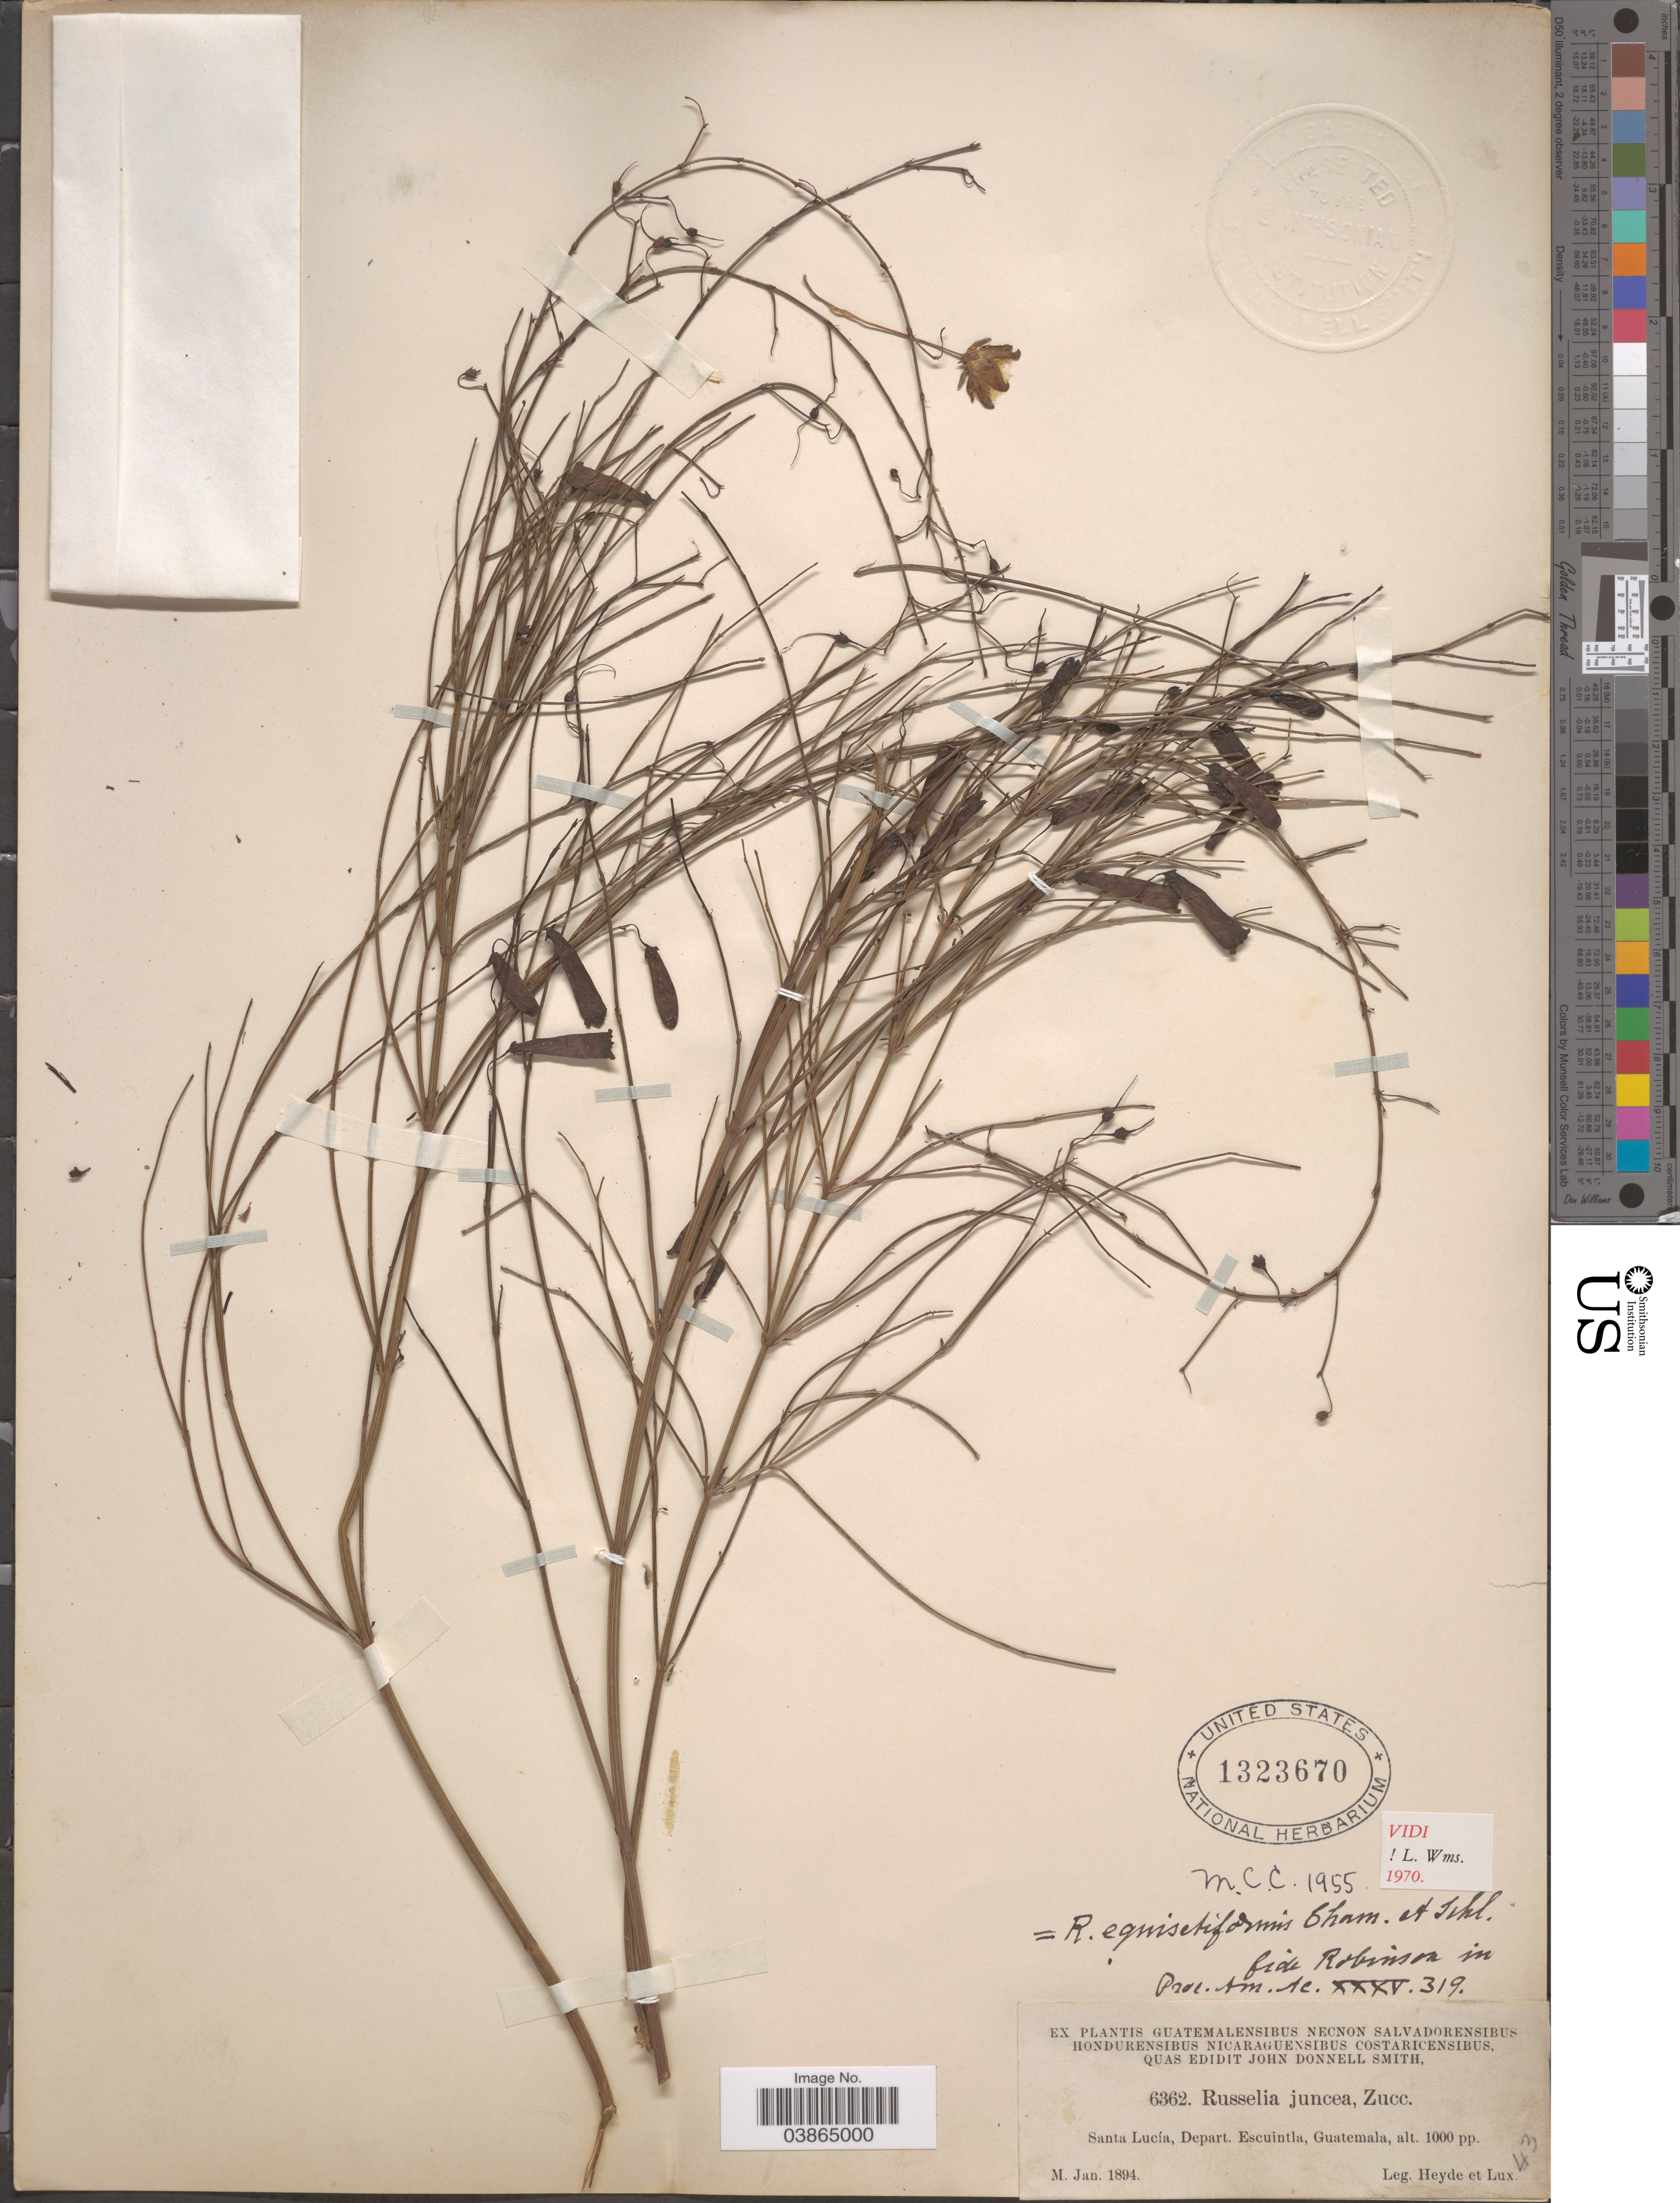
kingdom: Plantae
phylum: Tracheophyta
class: Magnoliopsida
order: Lamiales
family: Plantaginaceae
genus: Russelia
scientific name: Russelia equisetiformis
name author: Schltdl. & Cham.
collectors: Heyde & Lux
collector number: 6362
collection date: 1894-01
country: Guatemala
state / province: Escuintla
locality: Santa Lucía, Depart. Escuintla.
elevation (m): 305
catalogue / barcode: US 1323670